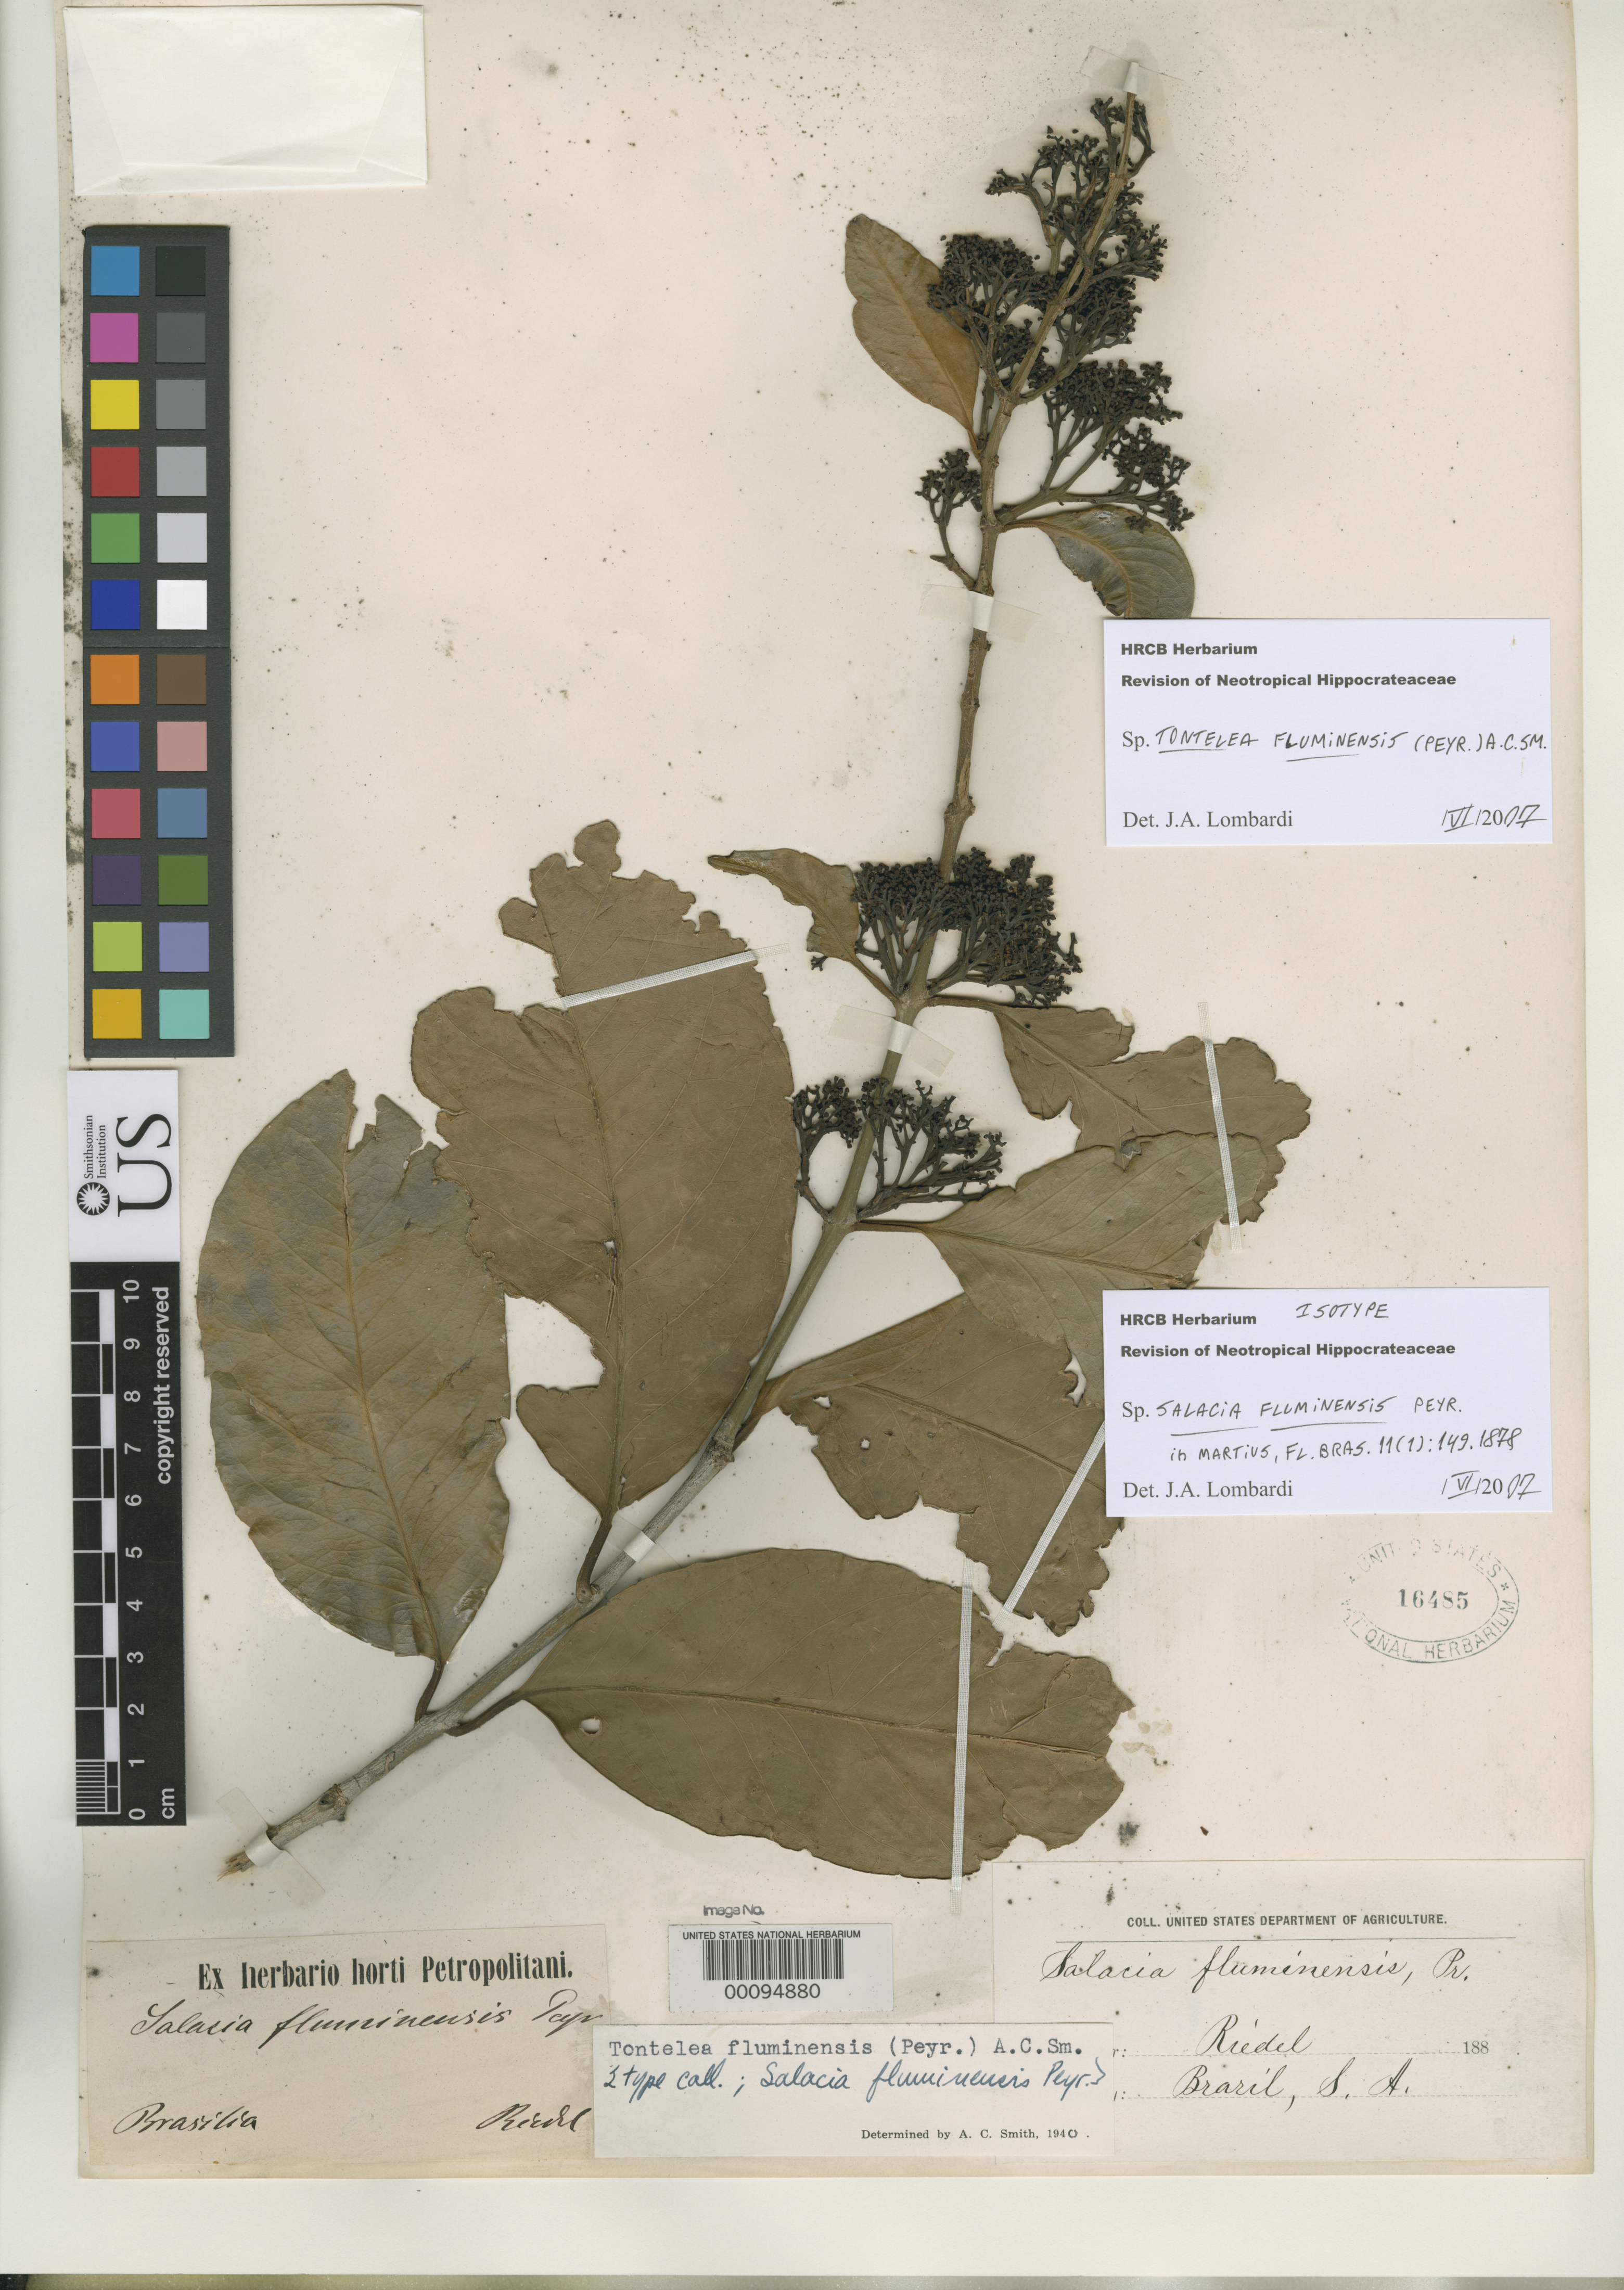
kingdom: Plantae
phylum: Tracheophyta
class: Magnoliopsida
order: Celastrales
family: Celastraceae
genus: Salacia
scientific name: Salacia fluminensis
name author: Peyr. in Mart.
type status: Isotype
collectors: L. Riedel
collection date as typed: Oct 188-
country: Brazil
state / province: Minas Gerais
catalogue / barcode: US 16485